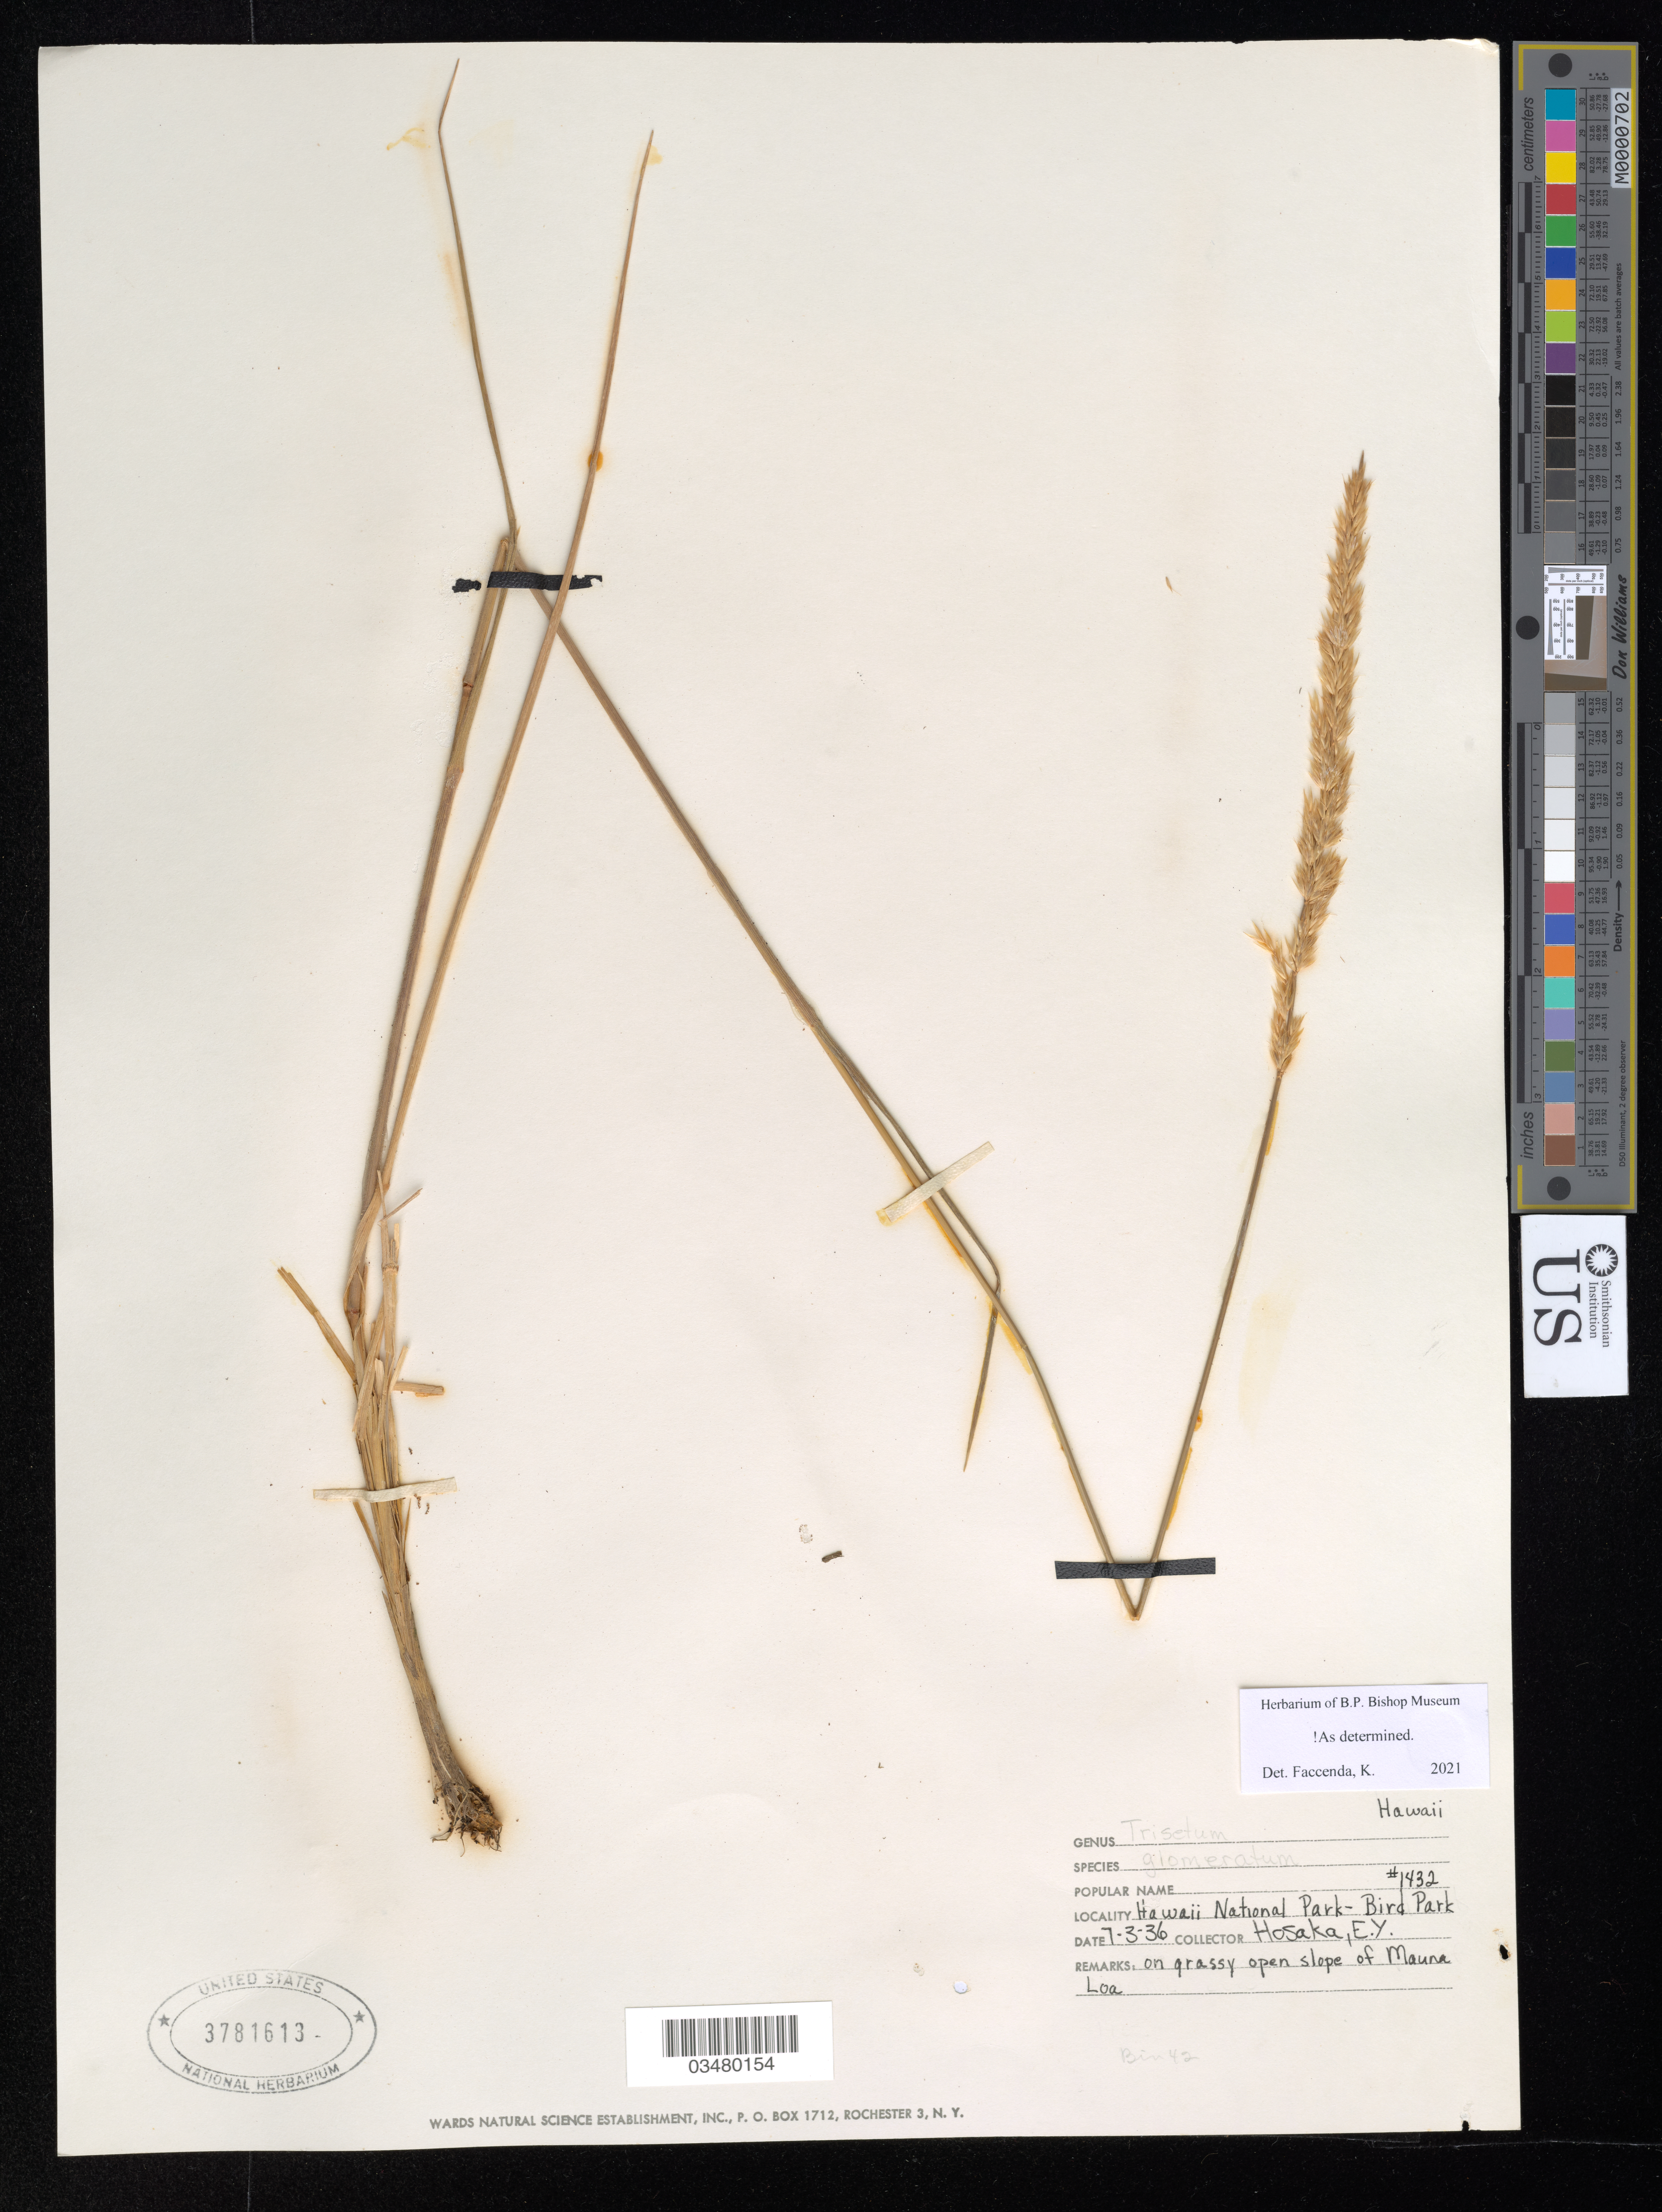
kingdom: Plantae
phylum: Tracheophyta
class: Liliopsida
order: Poales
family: Poaceae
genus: Koeleria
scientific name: Koeleria glomerata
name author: Kunth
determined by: Wagner, W. L., (BOT), Smithsonian Institution - National Museum of Natural History (UNITED STATES)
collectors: E. Y. Hosaka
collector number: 1432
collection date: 1936-07-03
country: United States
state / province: Hawaii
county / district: Hawaii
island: Hawaii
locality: Hawaii National Park, Bird Park, slope of Mauna Loa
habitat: Open, grassy slope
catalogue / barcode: US 3781613